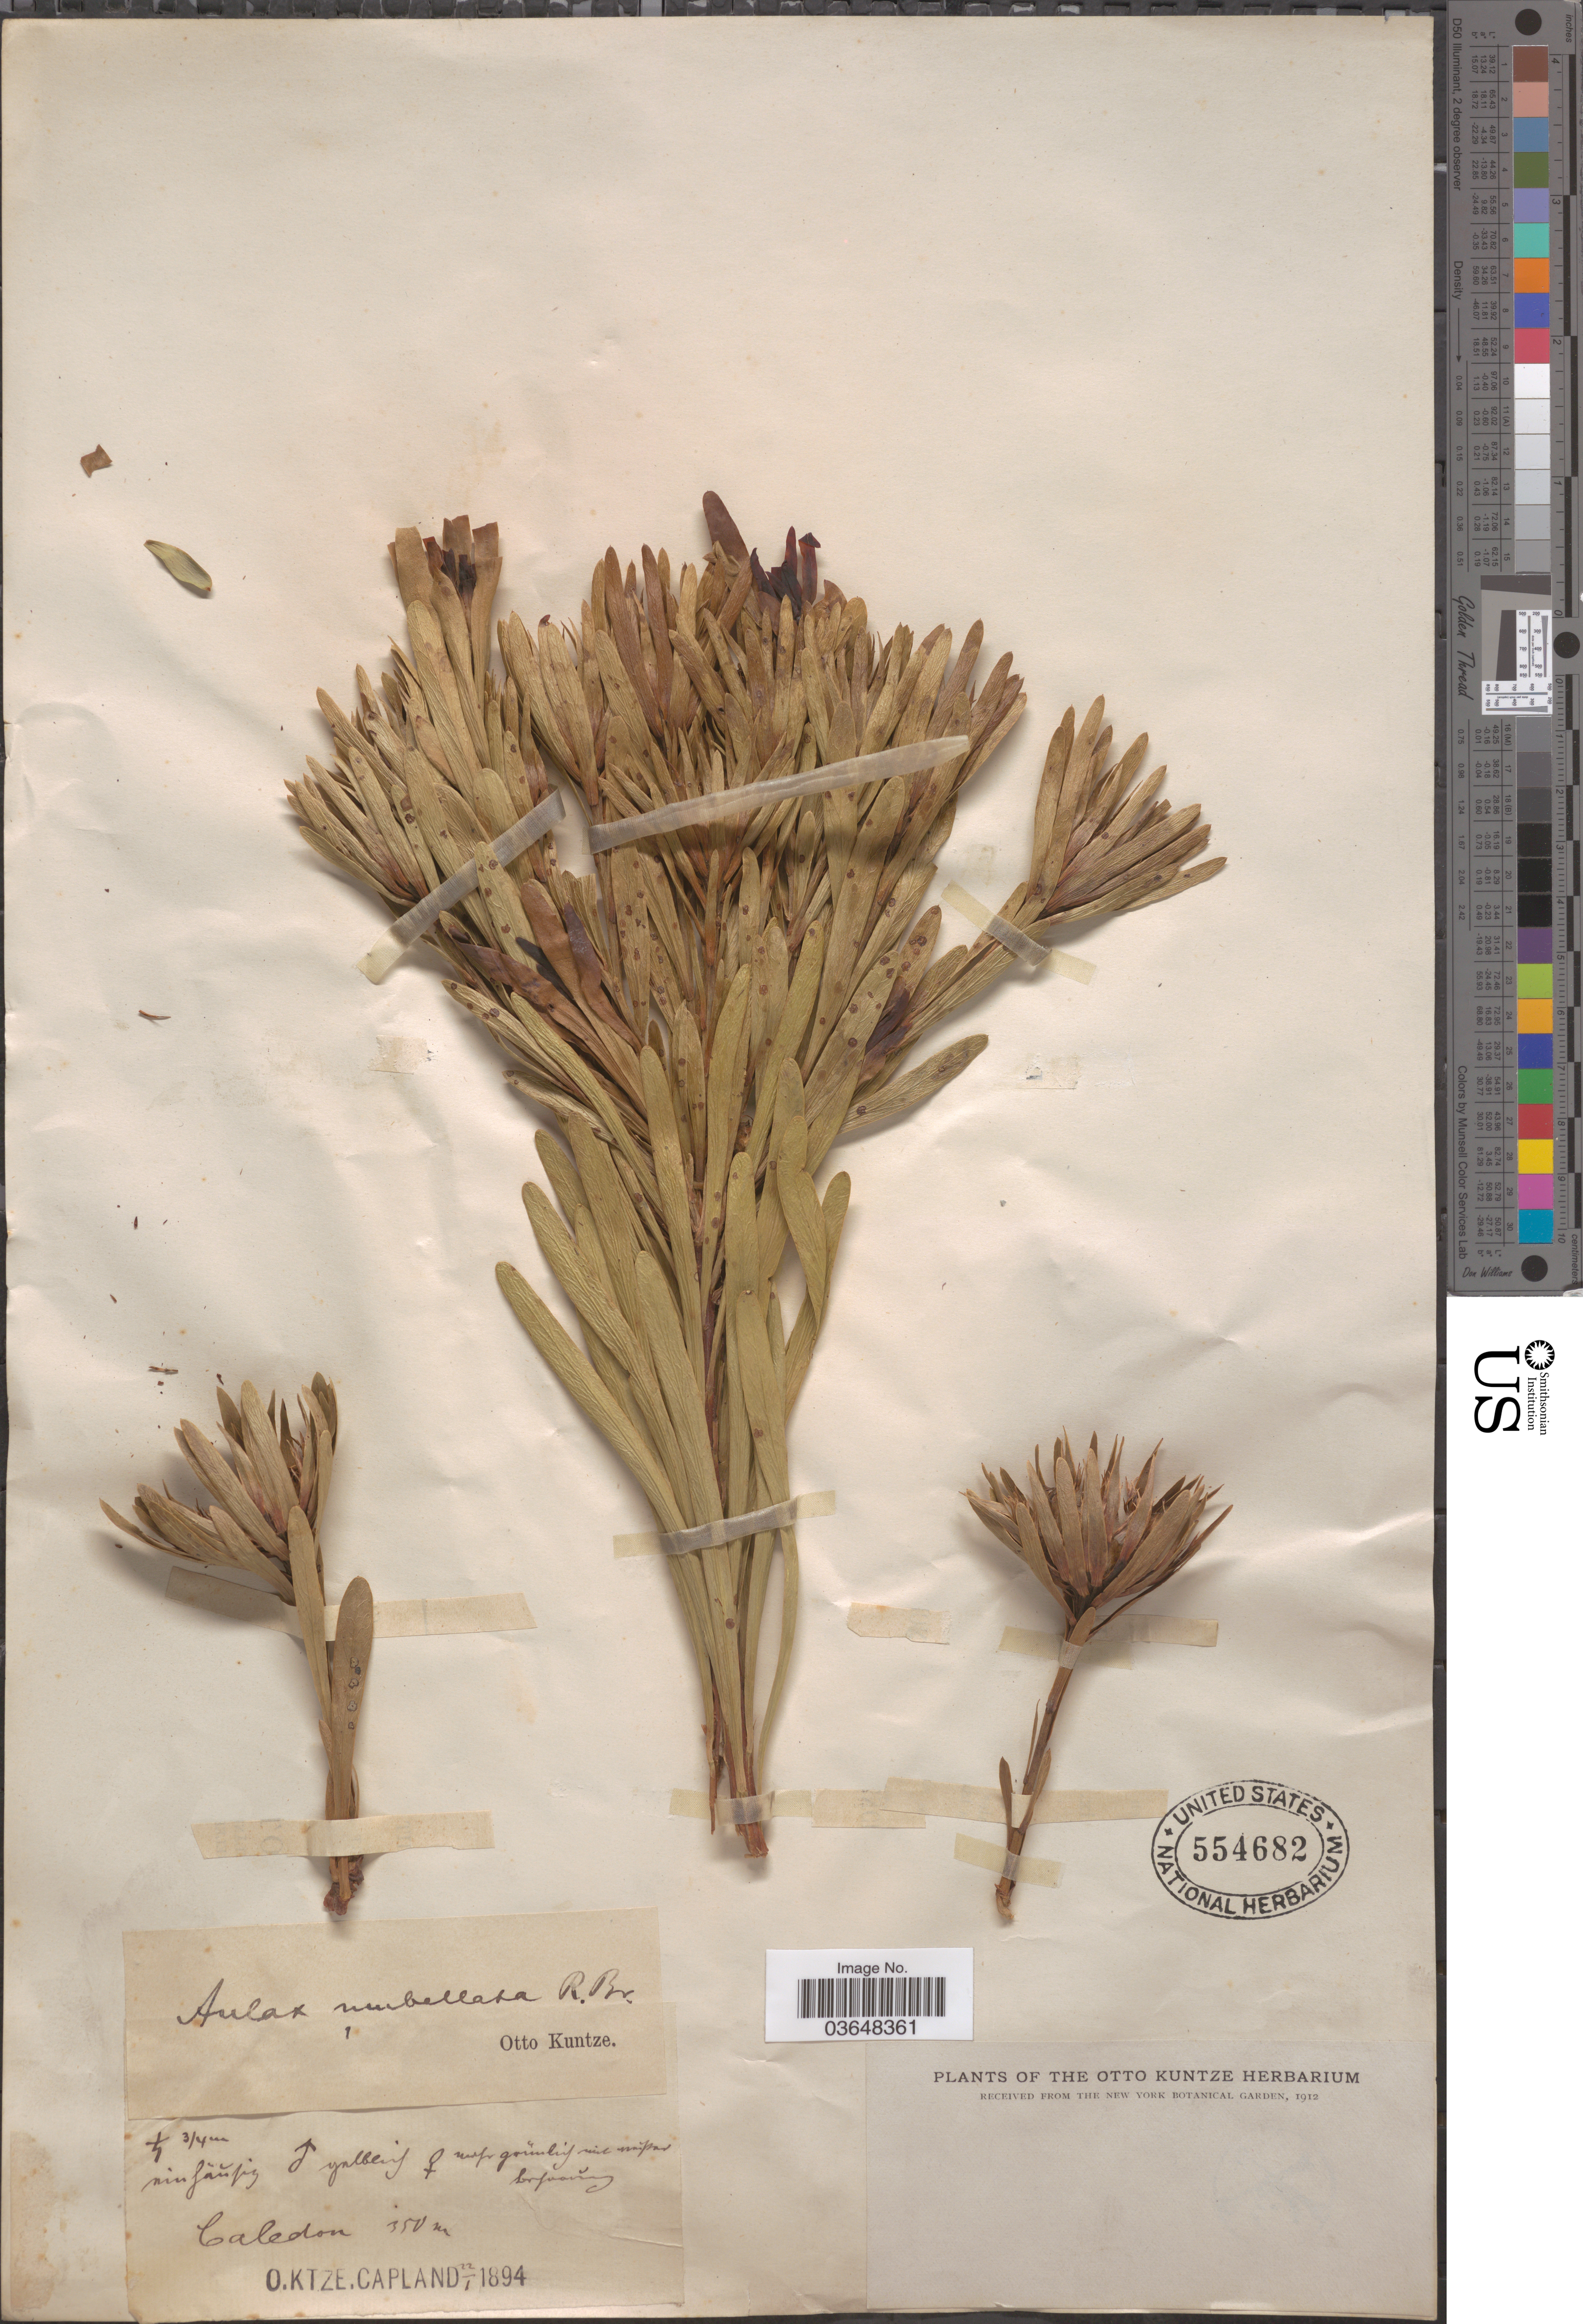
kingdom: Plantae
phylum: Tracheophyta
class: Magnoliopsida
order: Proteales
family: Proteaceae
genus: Aulax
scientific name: Aulax umbellata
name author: R. Br.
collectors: C.E.O. Kuntze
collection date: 1894-01-22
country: South Africa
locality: Caledon.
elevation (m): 350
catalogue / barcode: US 554682